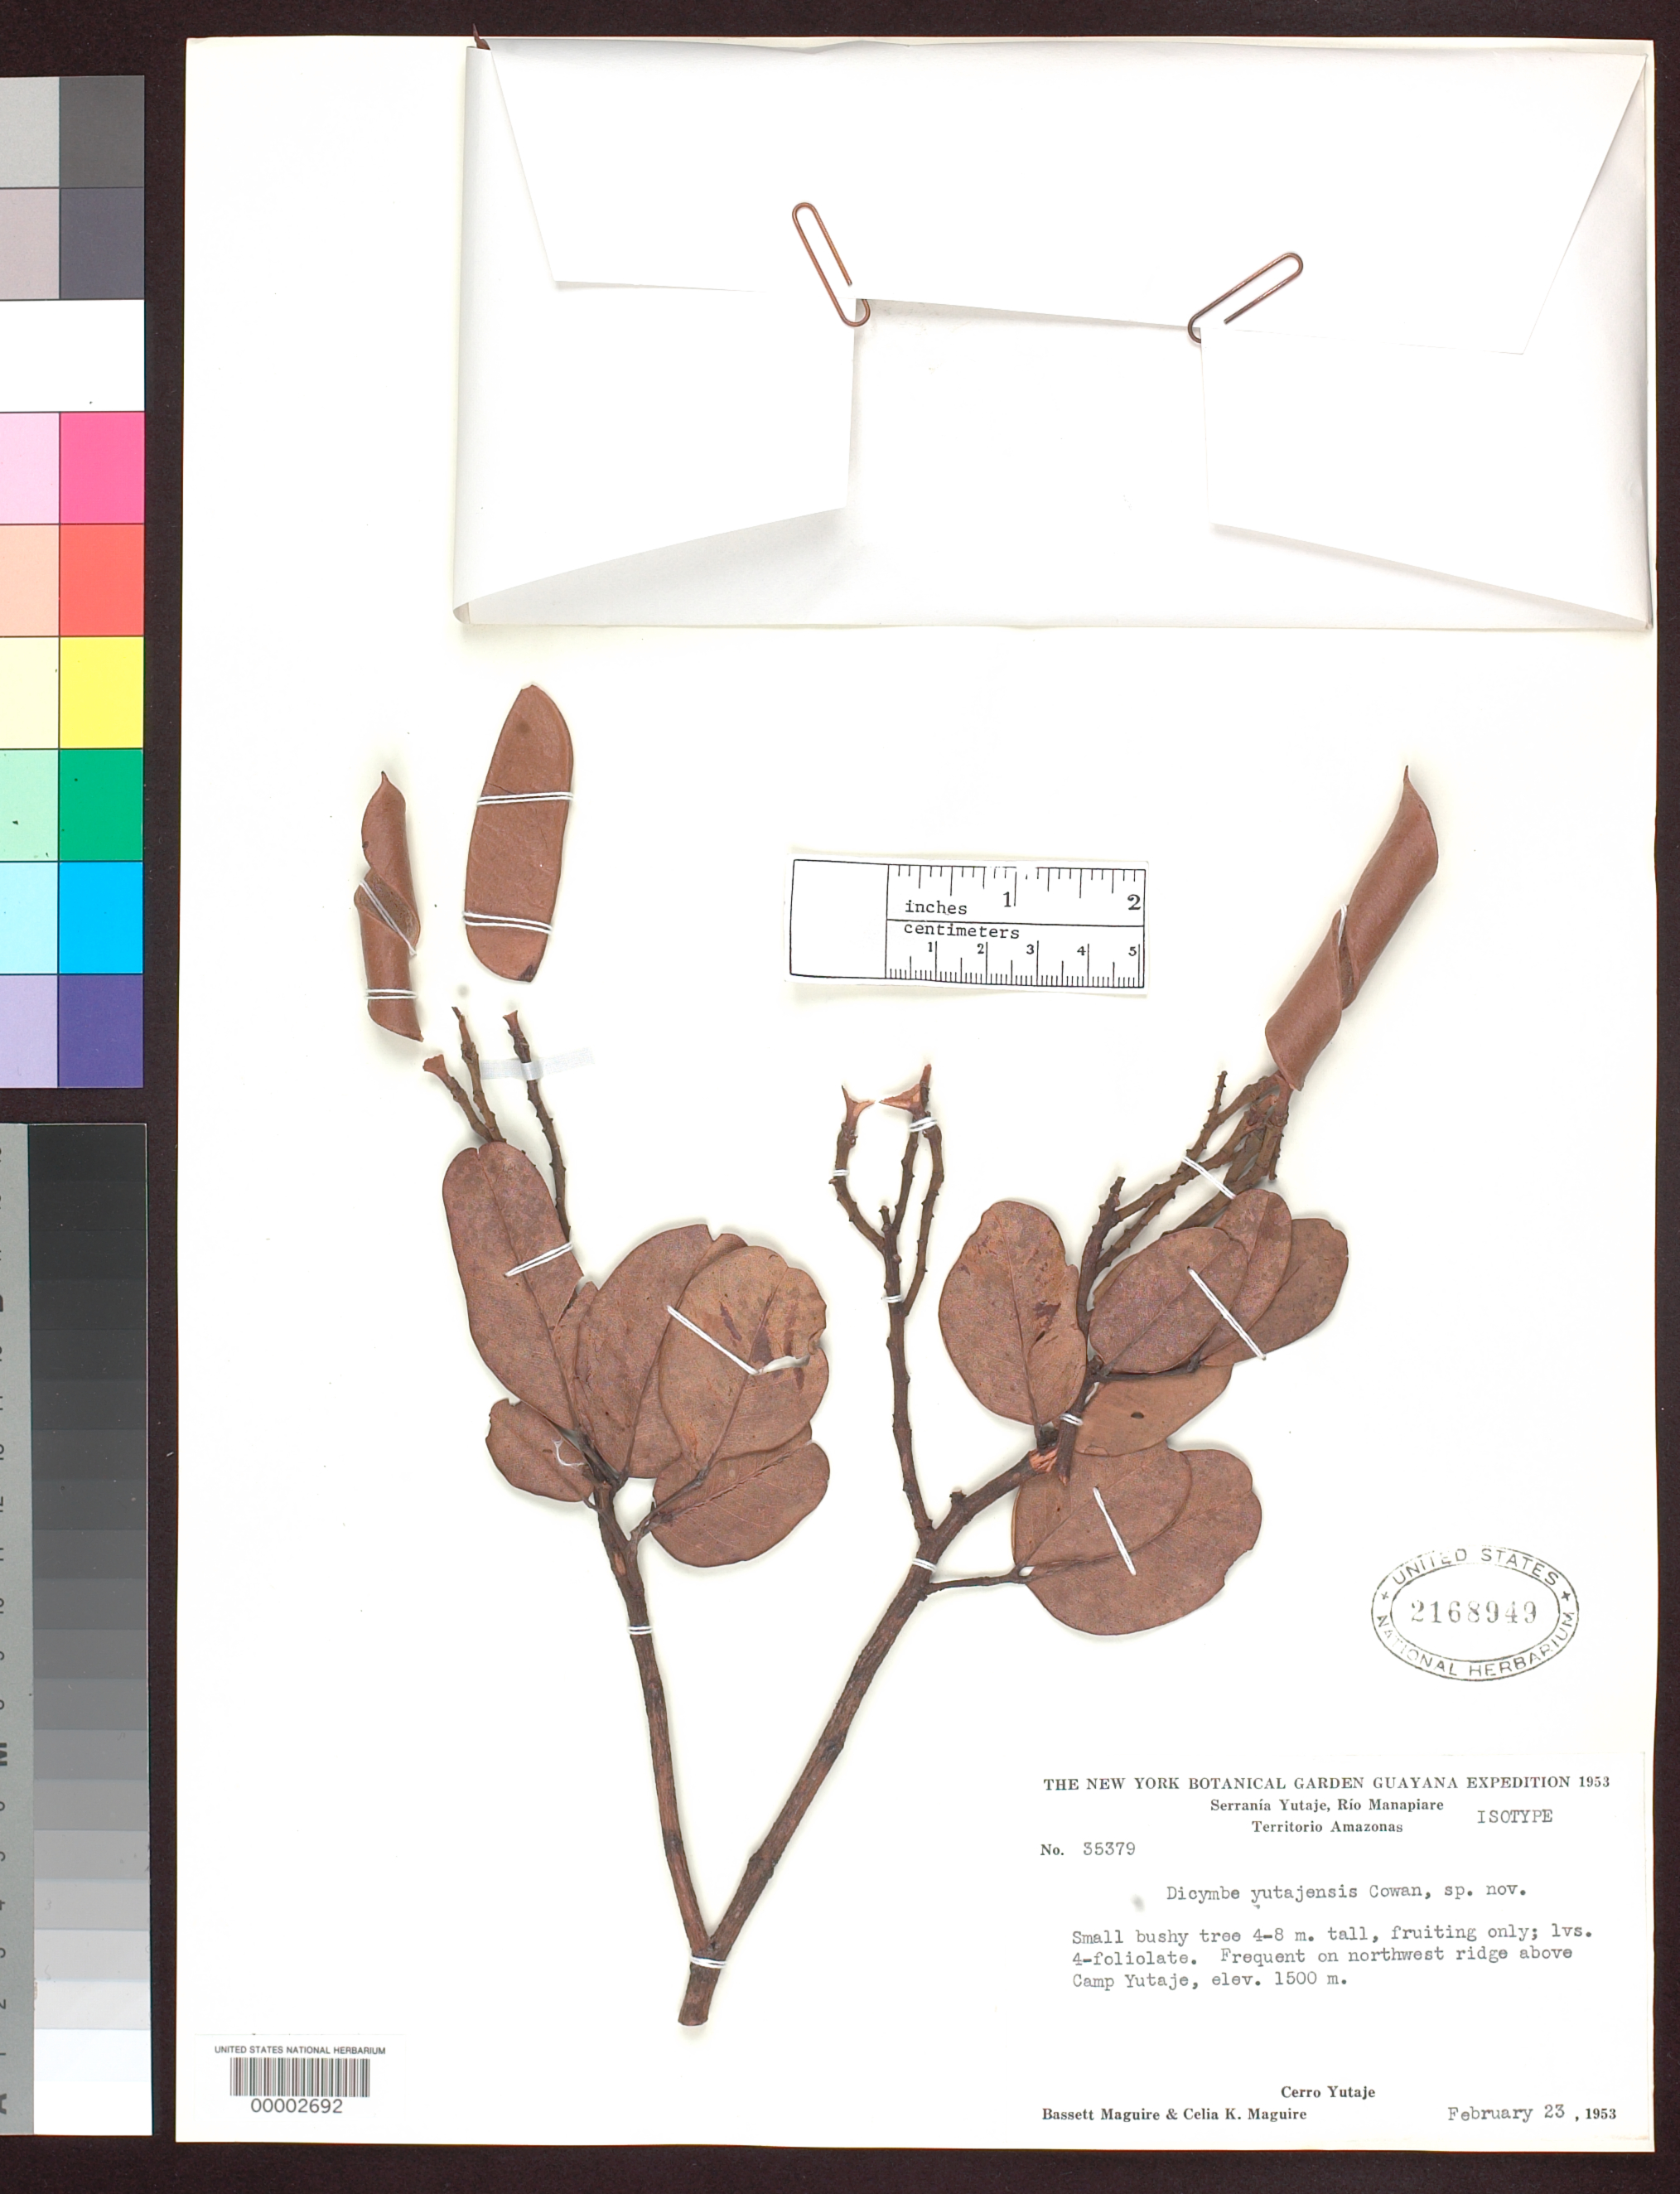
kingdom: Plantae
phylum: Tracheophyta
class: Magnoliopsida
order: Fabales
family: Fabaceae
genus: Dicymbe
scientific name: Dicymbe yutajensis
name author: R.S. Cowan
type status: Isotype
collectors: B. Maguire & C. K. Maguire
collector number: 35379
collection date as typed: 23 Feb 1953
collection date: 1953-02-23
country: Venezuela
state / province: Amazonas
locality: Serrania Yutaje, Rio Manapiare.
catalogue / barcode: US 2168949